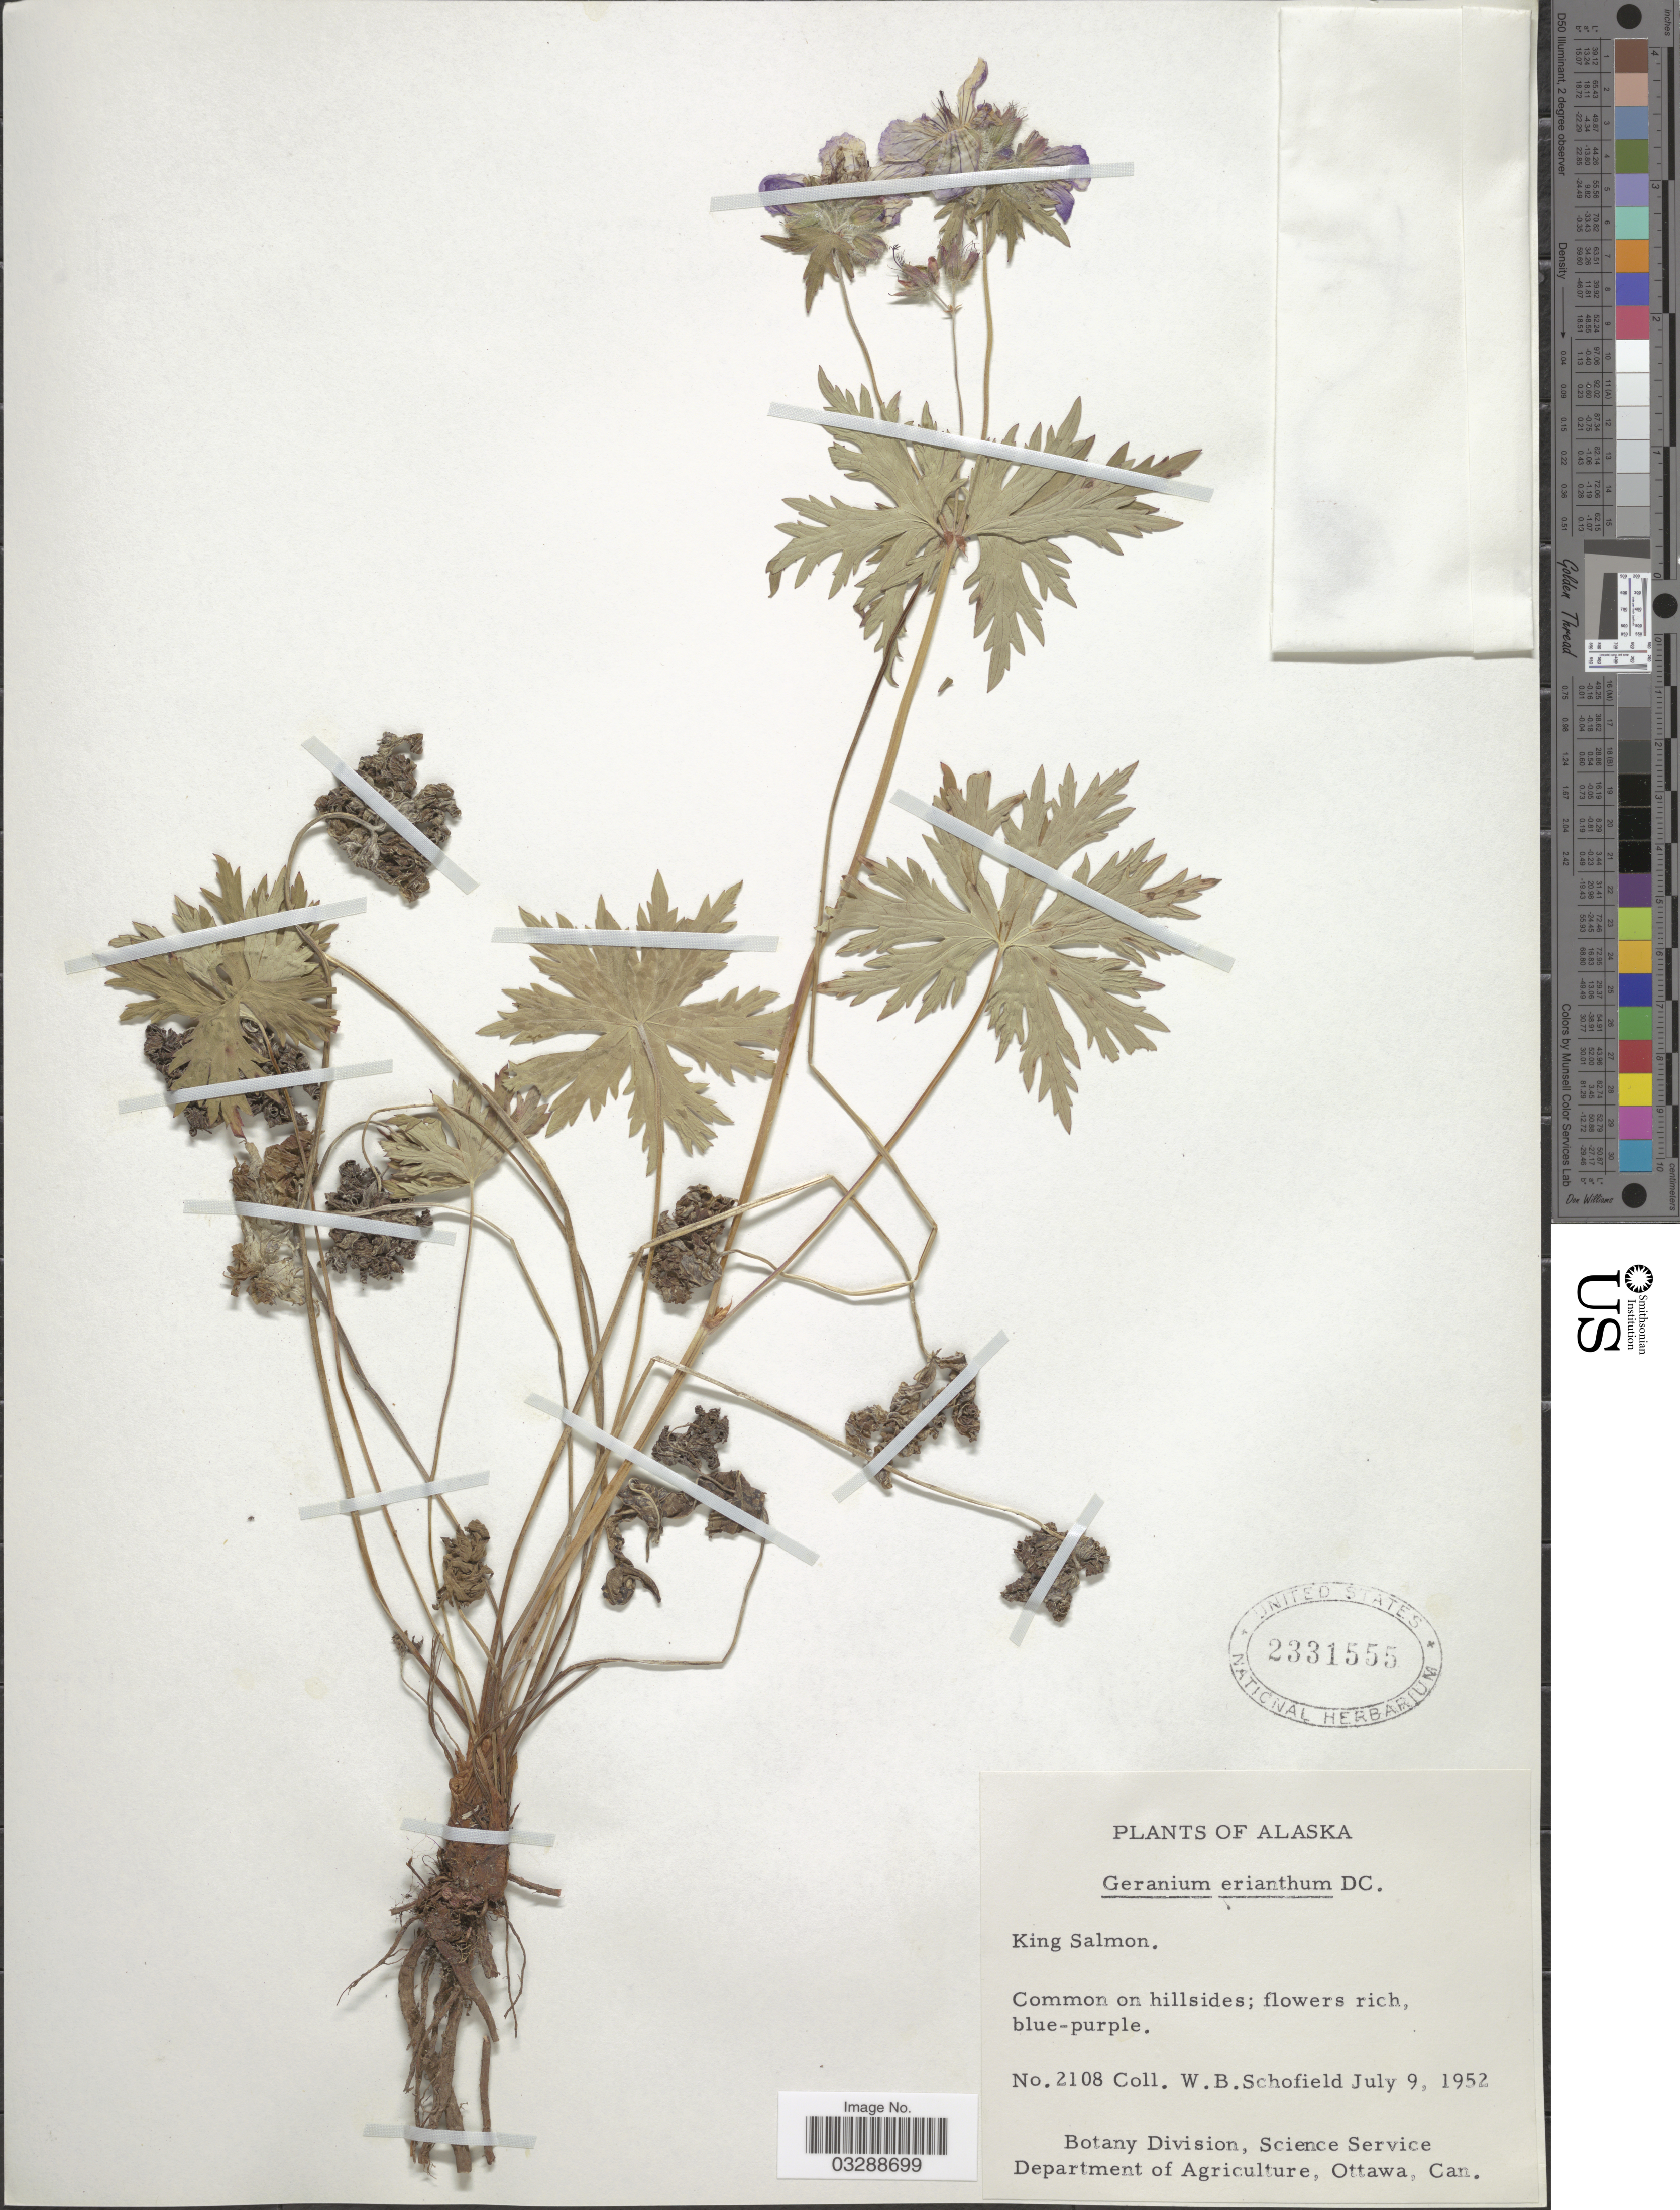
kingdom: Plantae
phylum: Tracheophyta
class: Magnoliopsida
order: Geraniales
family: Geraniaceae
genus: Geranium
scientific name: Geranium erianthum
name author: DC.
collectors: W. Schofield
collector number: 2108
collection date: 1952-07-09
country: United States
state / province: Alaska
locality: King Salmon.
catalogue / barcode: US 2331555